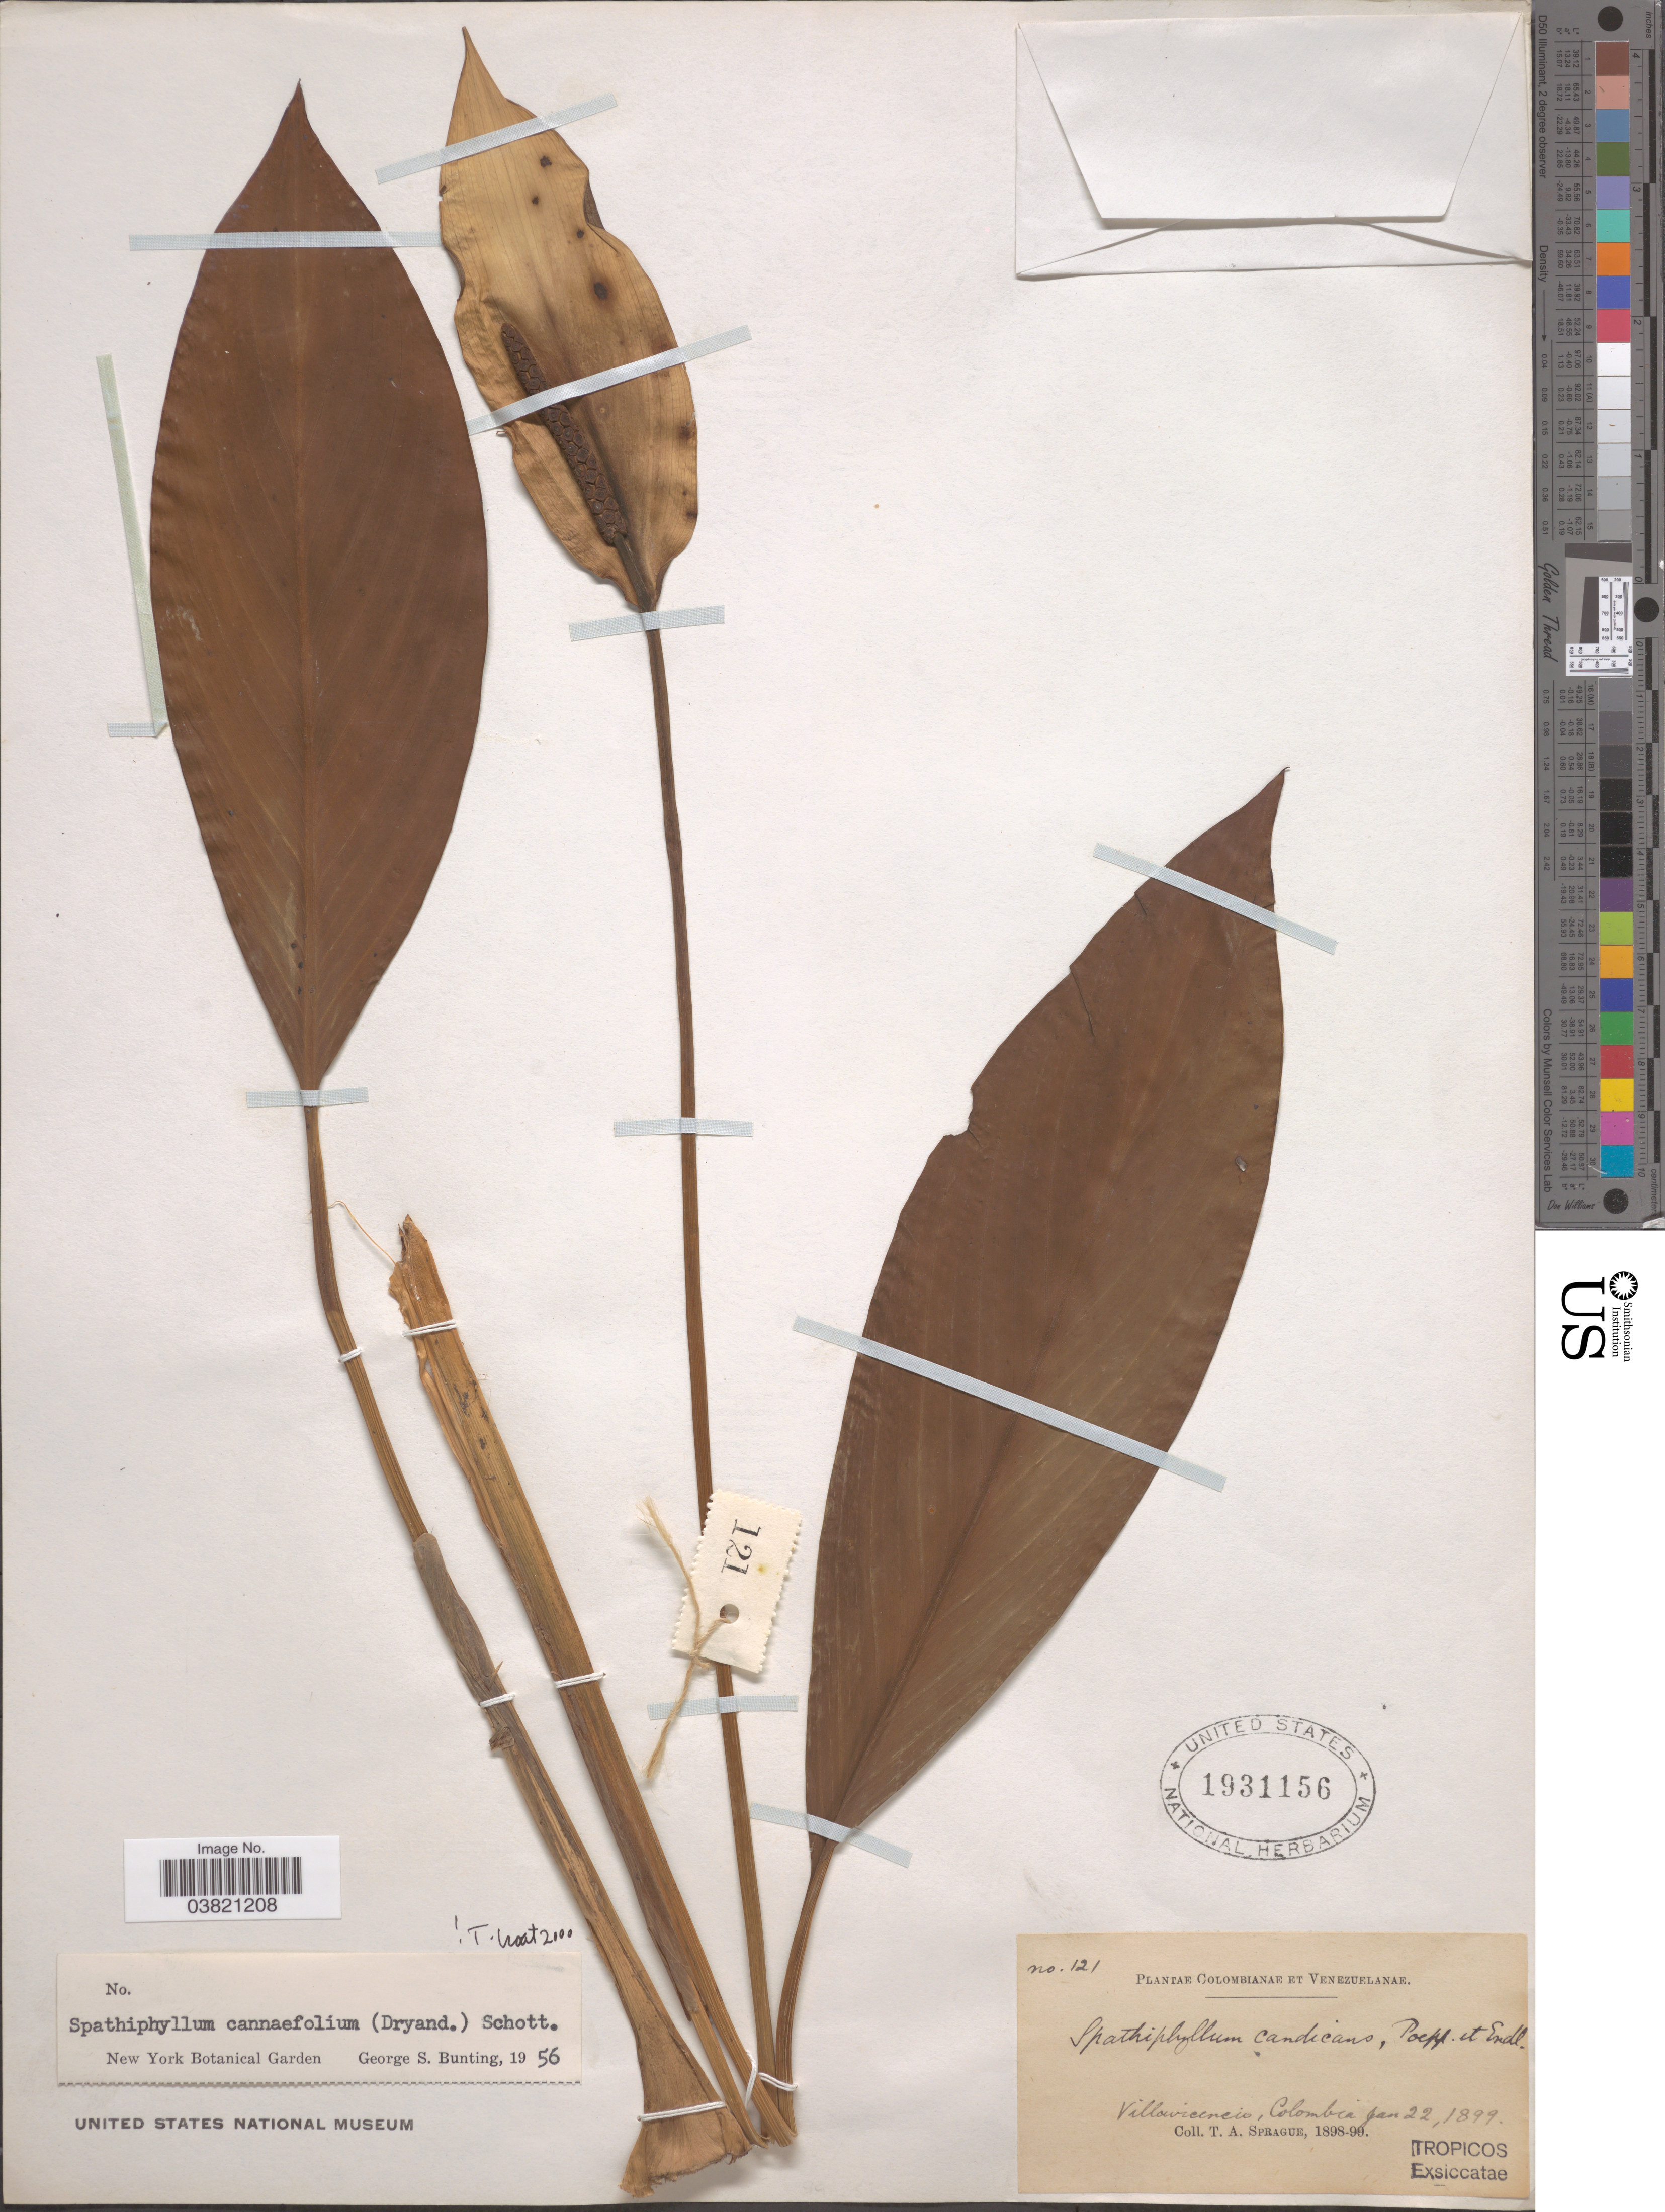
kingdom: Plantae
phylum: Tracheophyta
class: Liliopsida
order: Alismatales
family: Araceae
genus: Spathiphyllum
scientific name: Spathiphyllum cannifolium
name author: (Dryand. ex Sims) Schott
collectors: T. A. Sprague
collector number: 121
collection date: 1899-01-22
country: Colombia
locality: Villavicencio.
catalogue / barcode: US 1931156